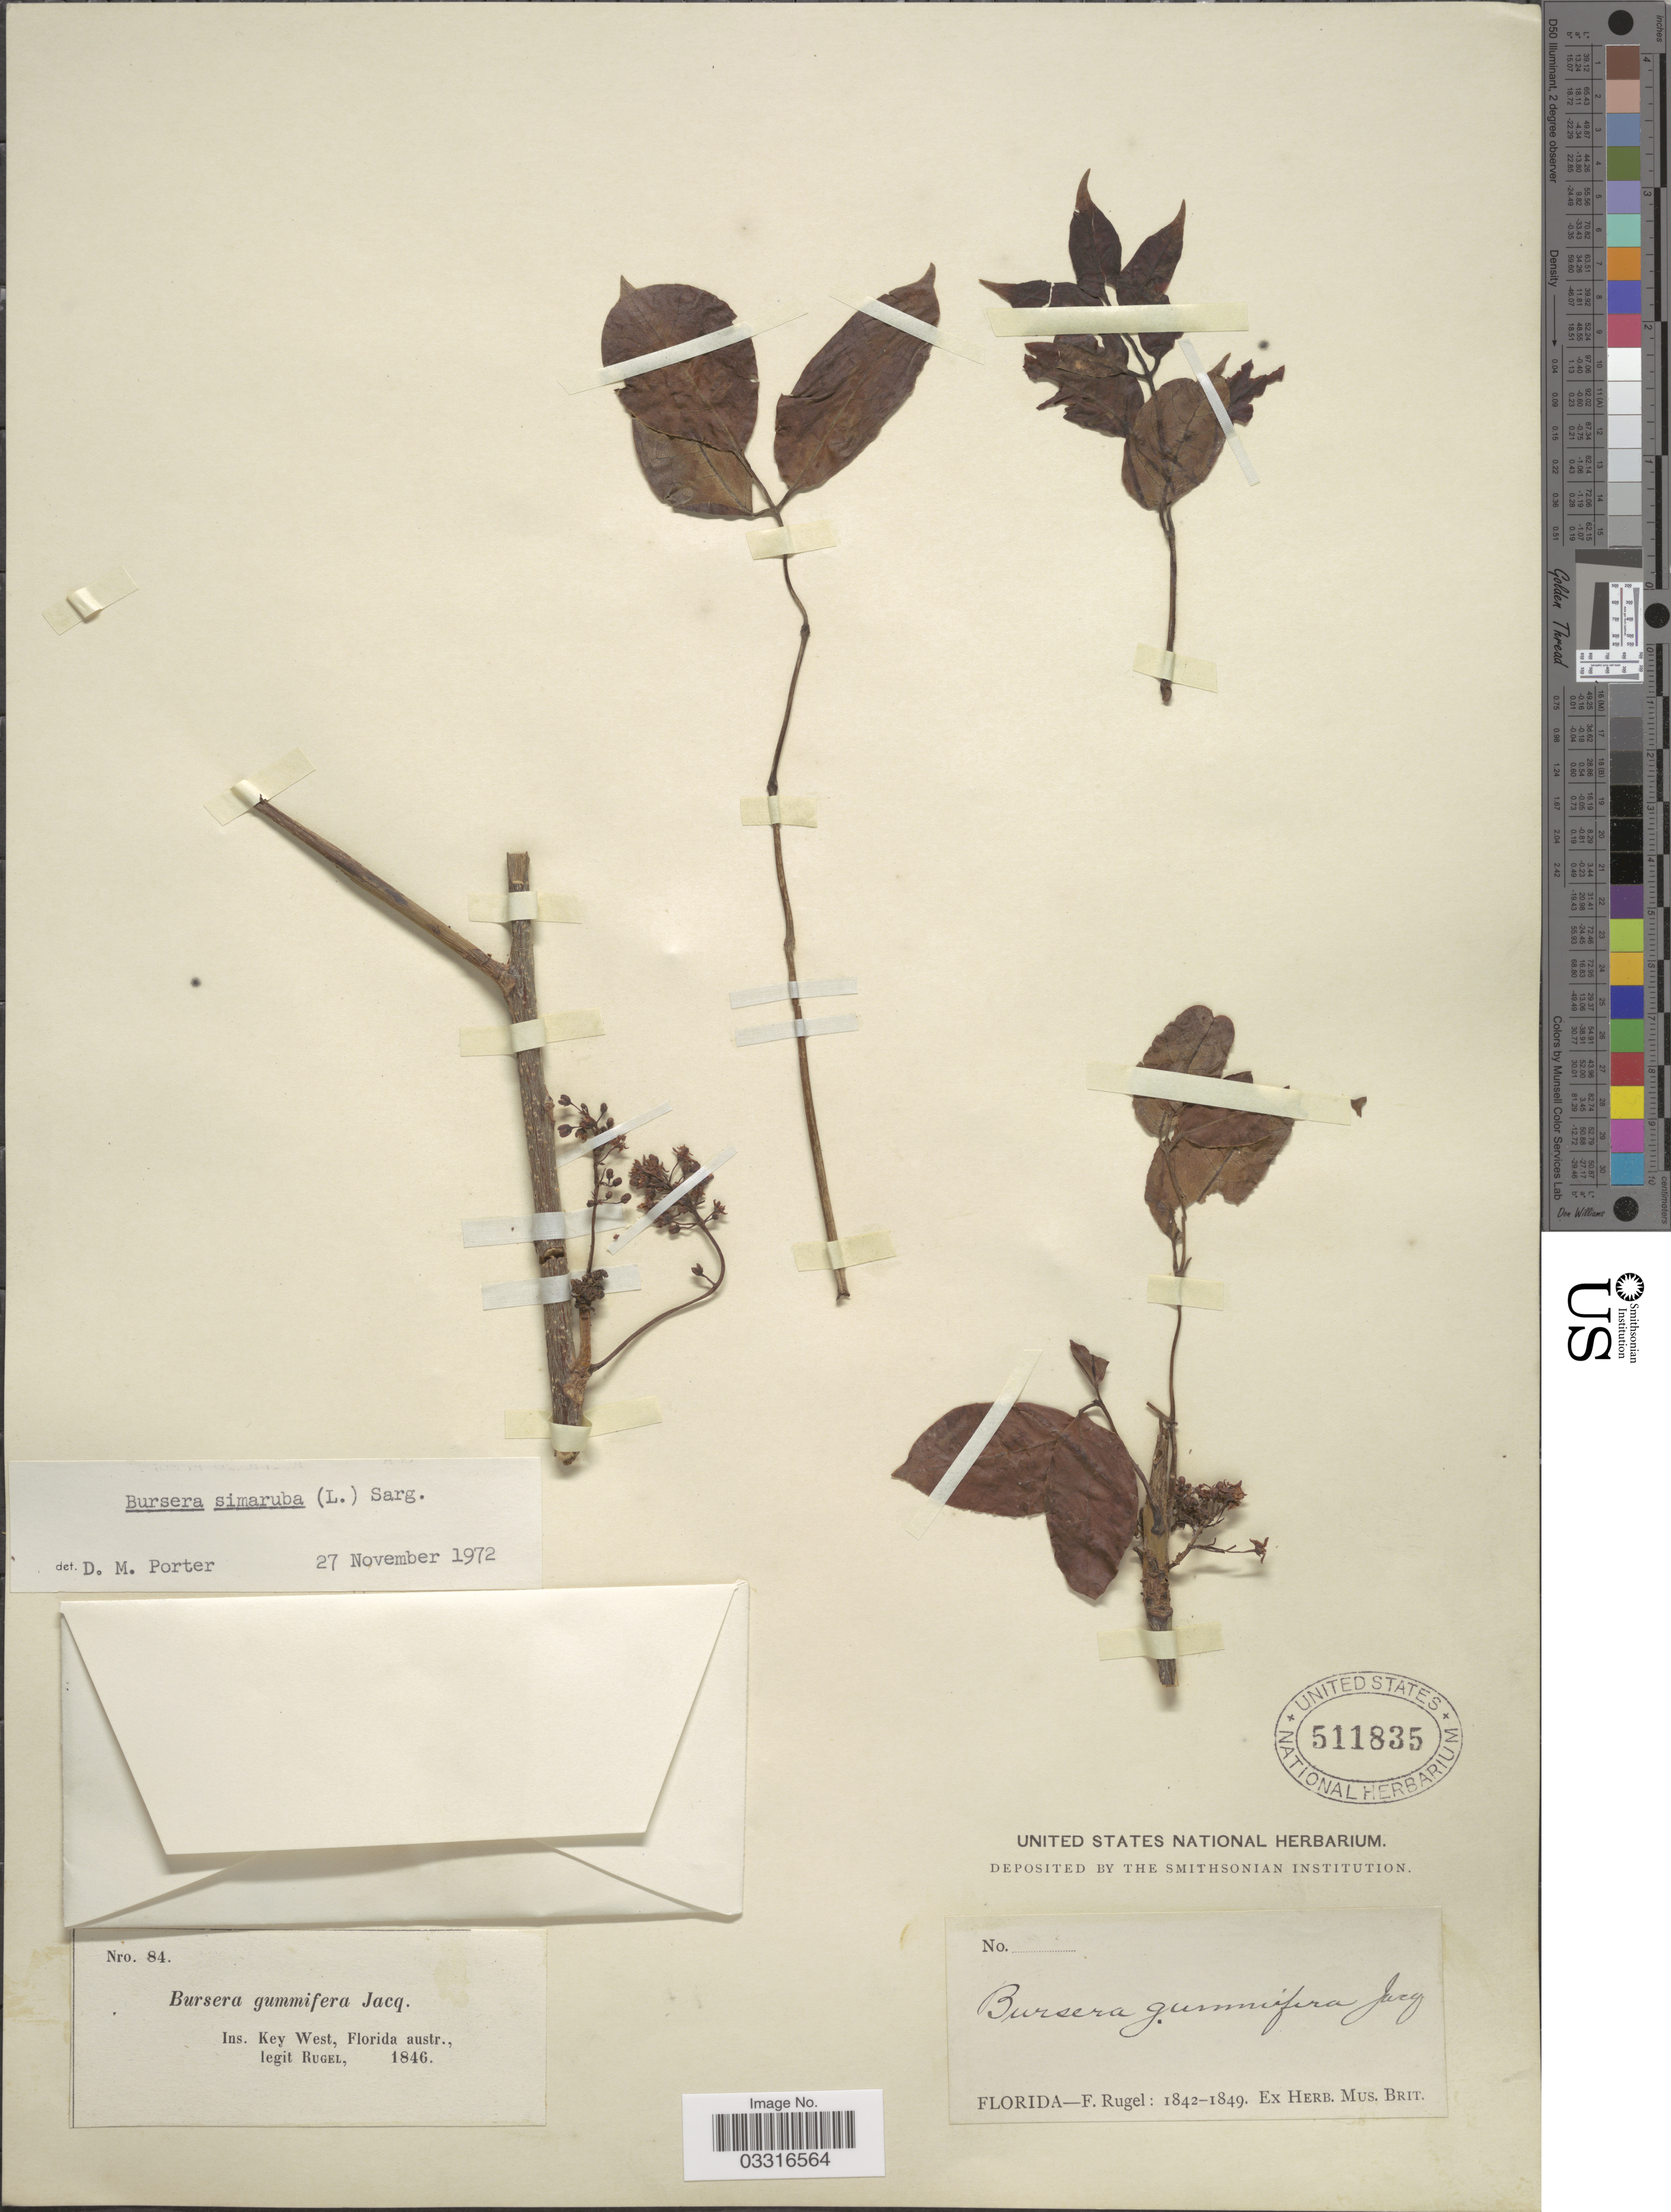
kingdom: Plantae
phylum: Tracheophyta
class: Magnoliopsida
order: Sapindales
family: Burseraceae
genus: Bursera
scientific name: Bursera simaruba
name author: (L.) Sarg.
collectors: F. Rugel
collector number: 84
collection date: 1846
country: United States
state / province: Florida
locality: Ins. Key West, Florida austr.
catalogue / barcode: US 511835